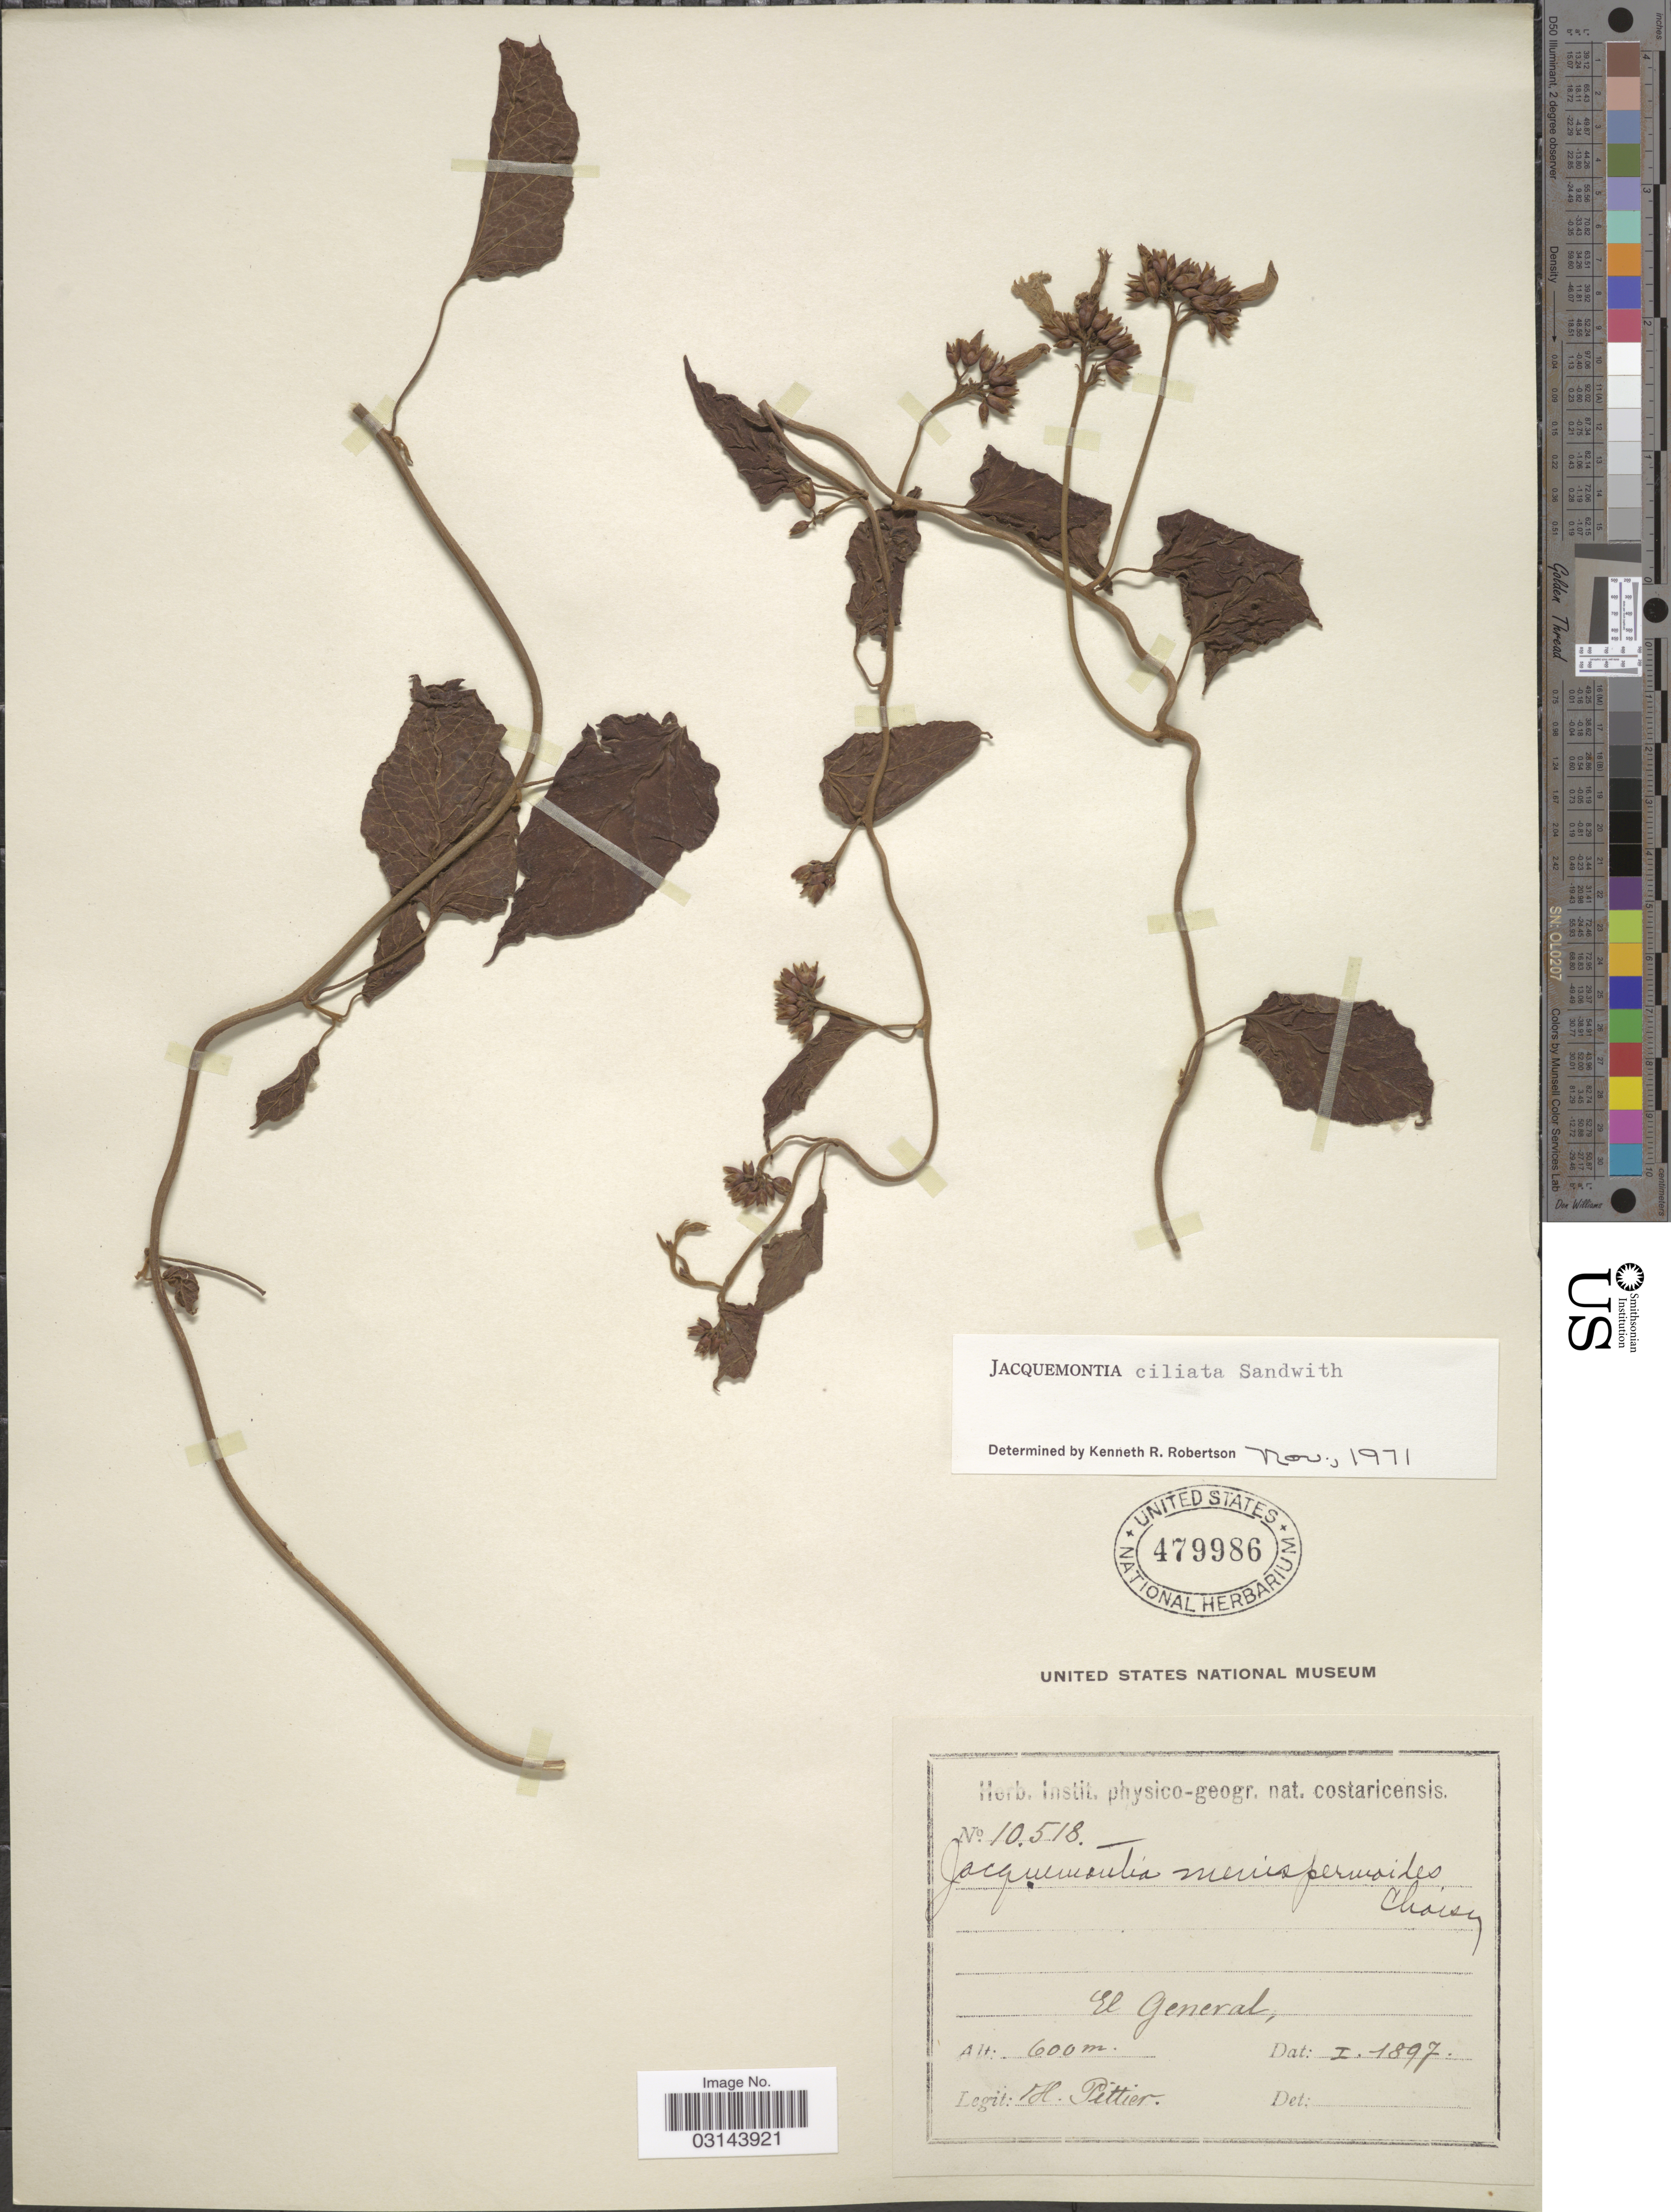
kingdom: Plantae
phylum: Tracheophyta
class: Magnoliopsida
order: Solanales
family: Convolvulaceae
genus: Jacquemontia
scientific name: Jacquemontia ciliata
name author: Sandwith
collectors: H. F. Pittier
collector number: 10518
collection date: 1897-01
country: Costa Rica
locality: El General.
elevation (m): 600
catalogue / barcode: US 479986